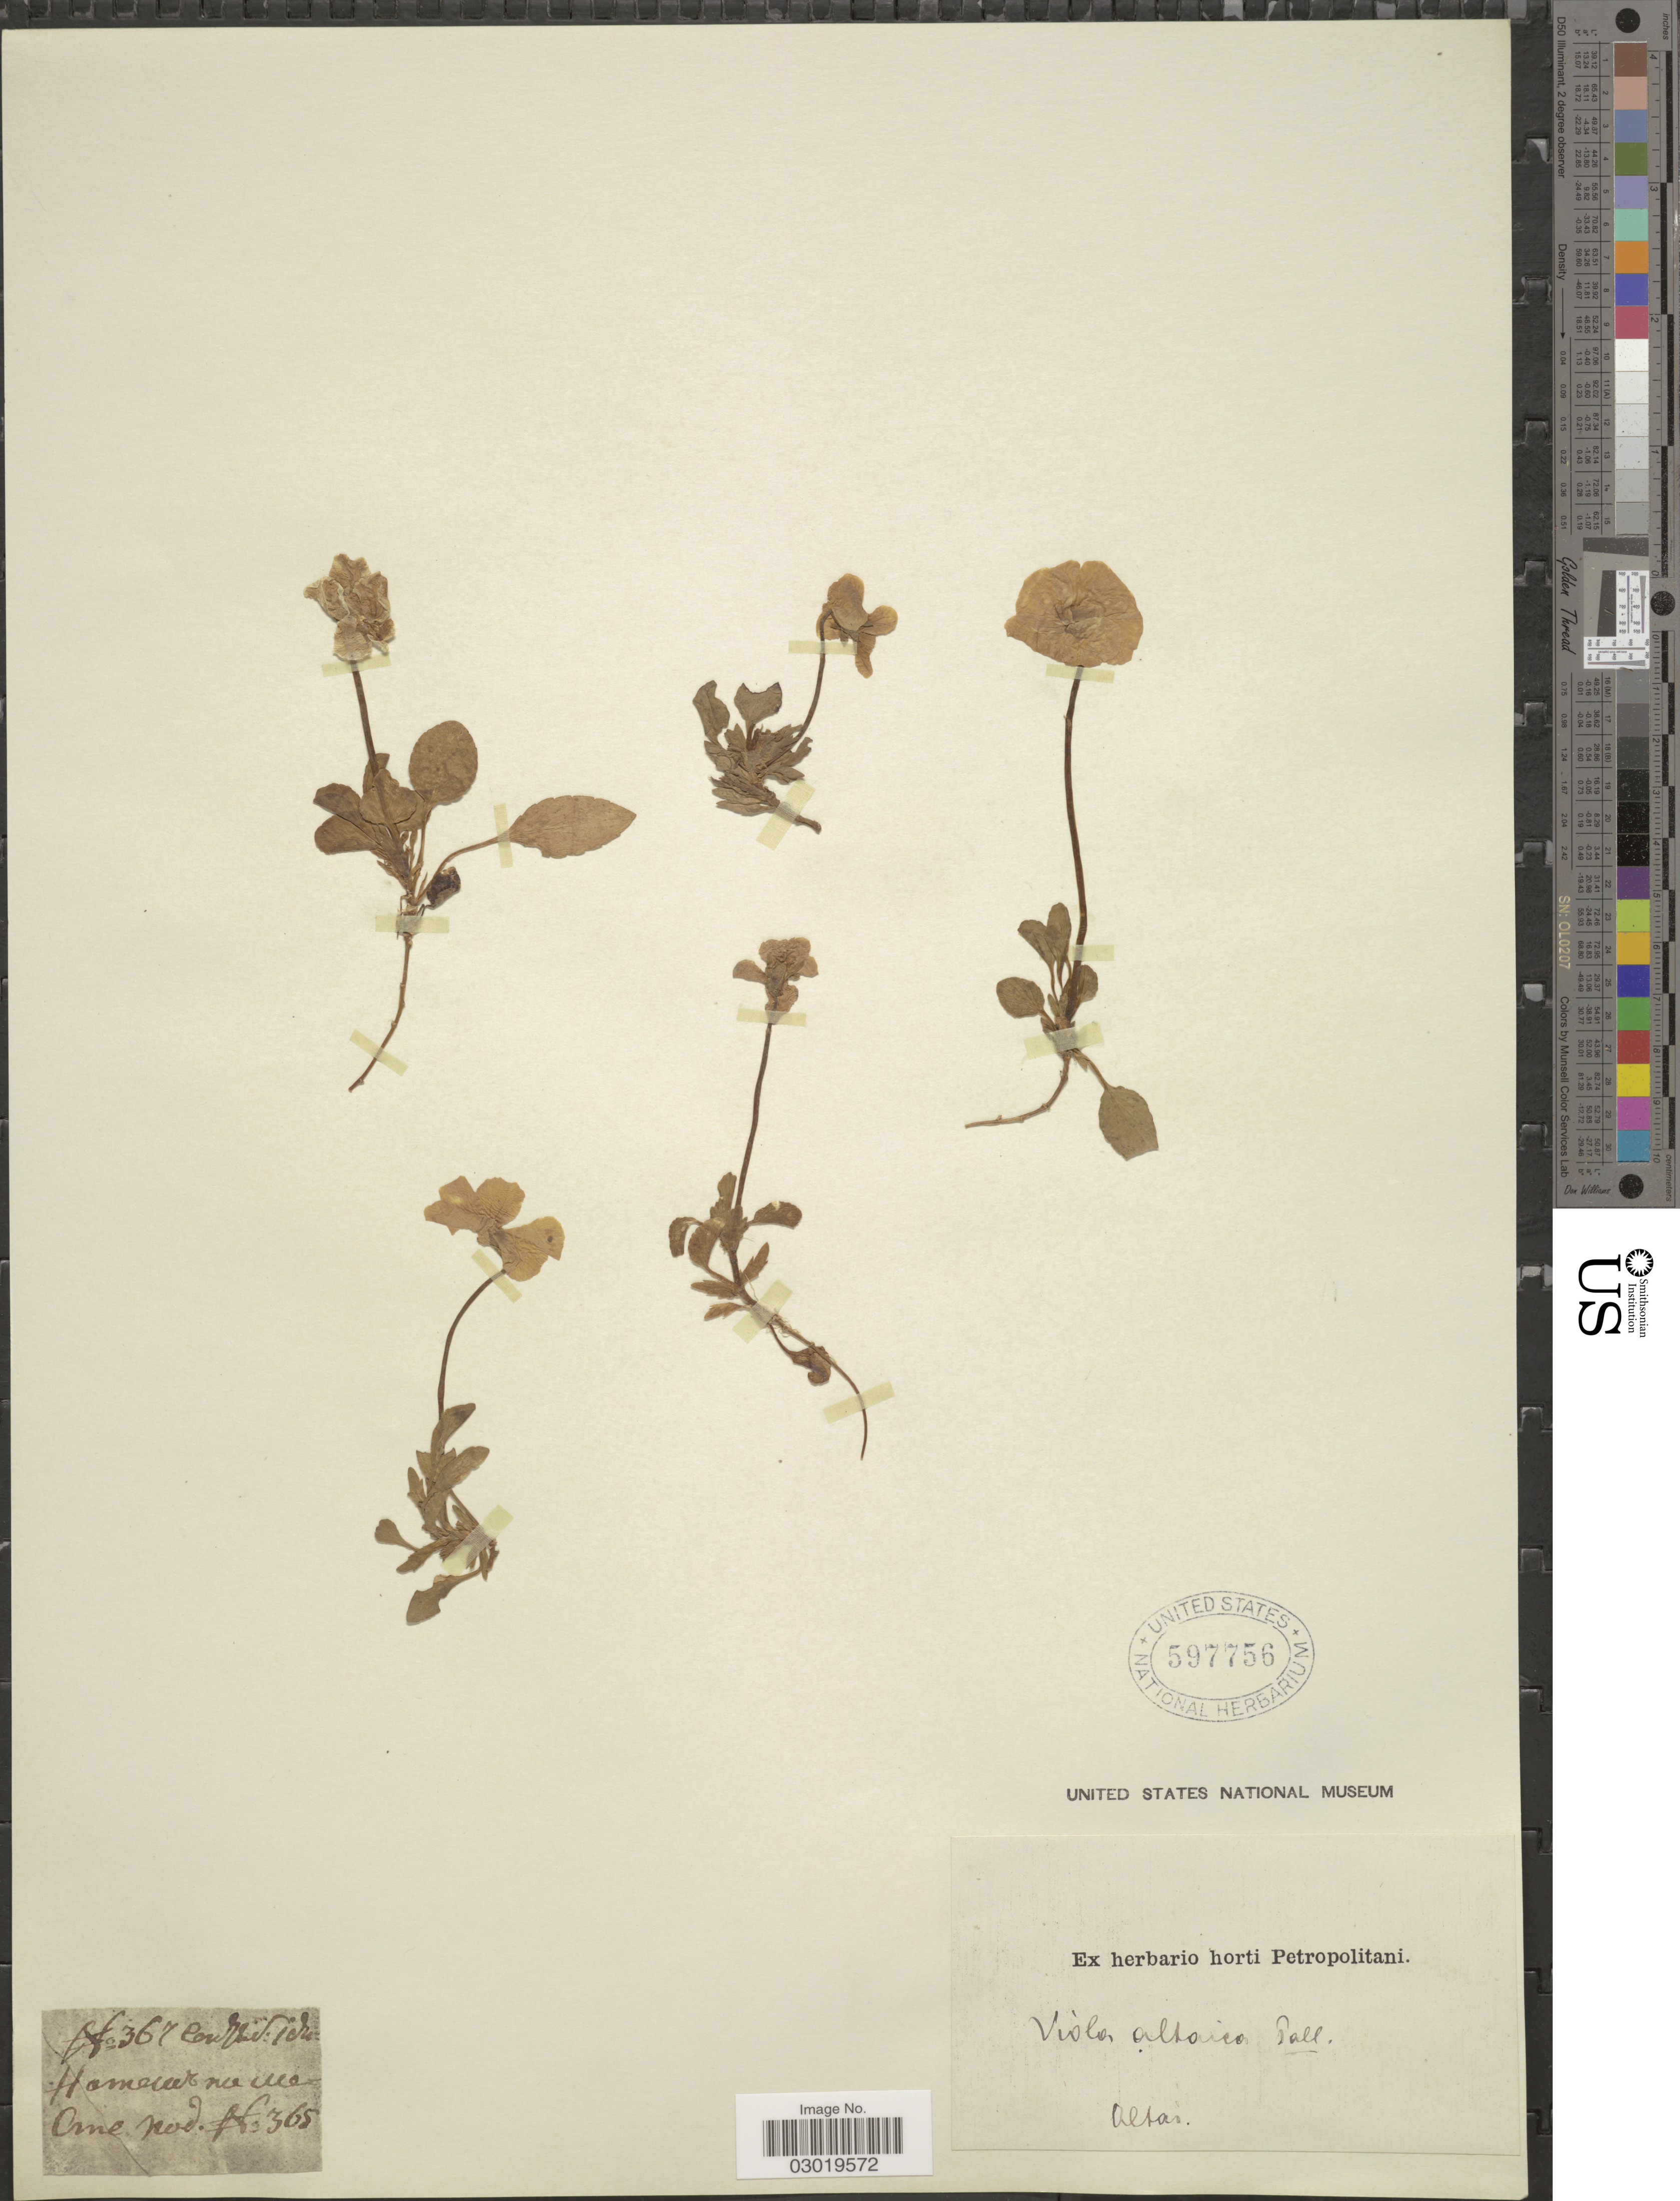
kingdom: Plantae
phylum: Tracheophyta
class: Magnoliopsida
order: Malpighiales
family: Violaceae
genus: Viola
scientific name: Viola altaica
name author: Ker Gawl.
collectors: ex herb. horti Petropolitani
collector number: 367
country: Russian Federation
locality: Altai.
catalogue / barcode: US 597756